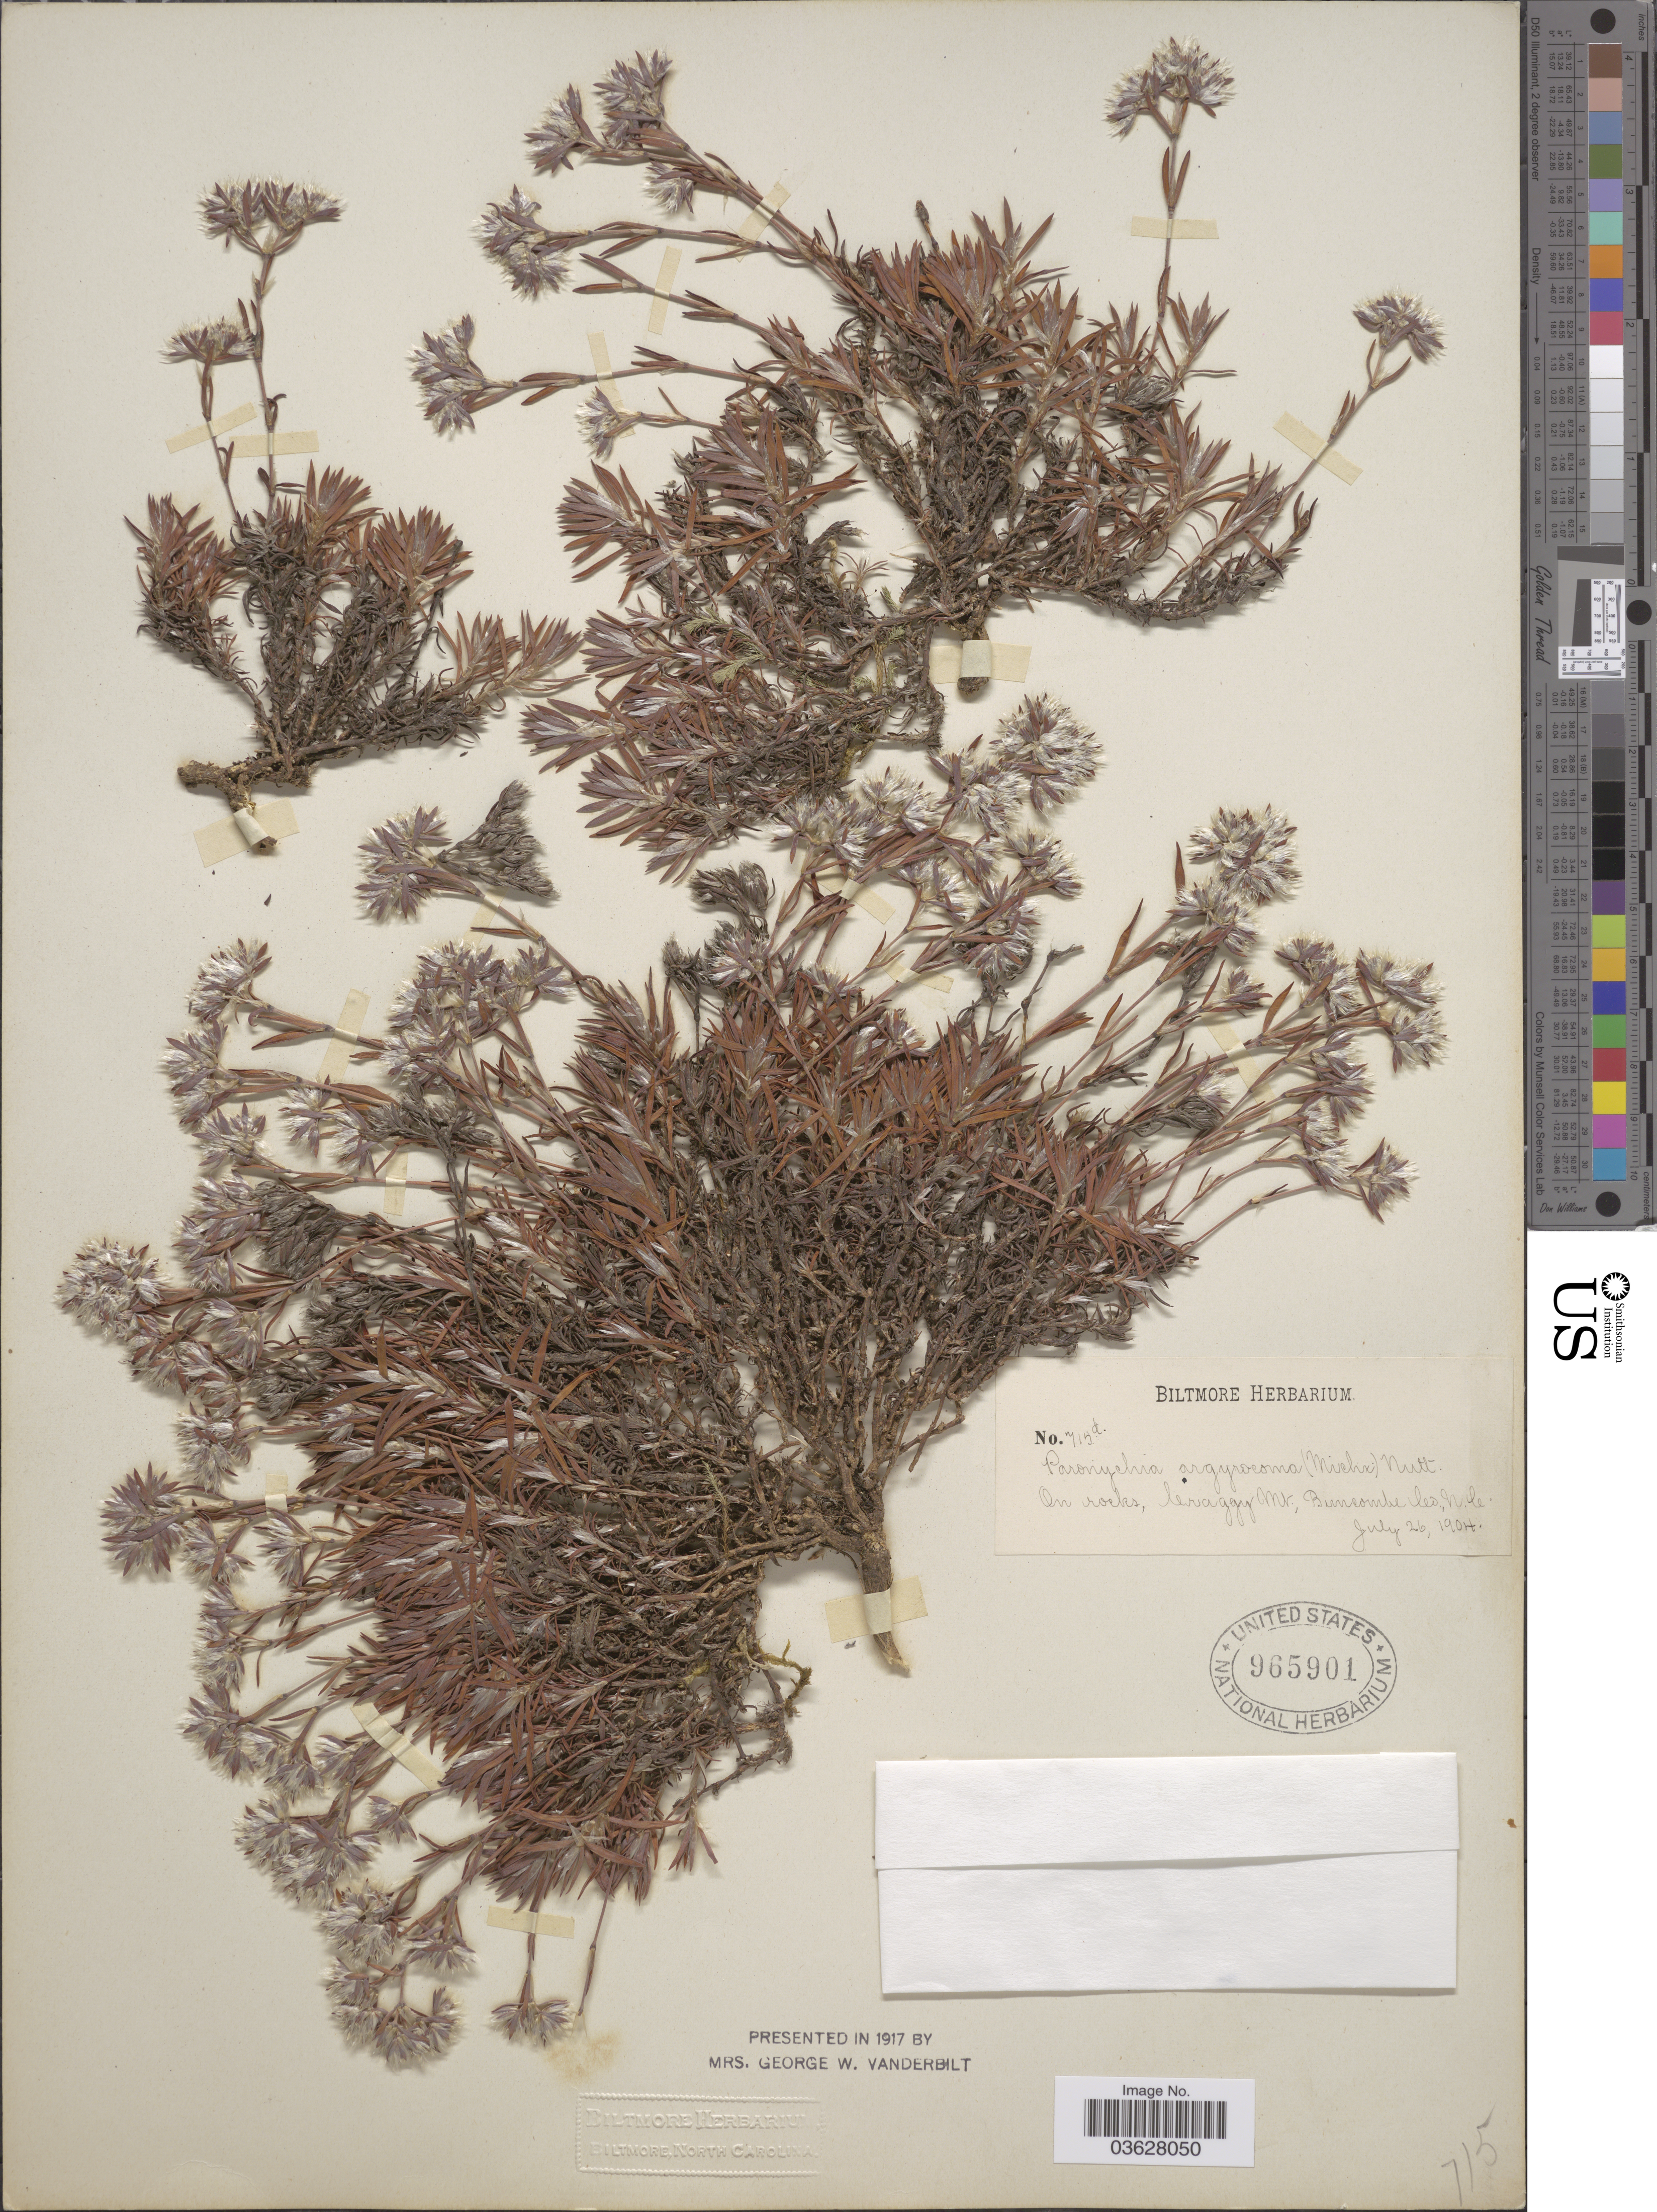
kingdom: Plantae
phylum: Tracheophyta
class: Magnoliopsida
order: Caryophyllales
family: Caryophyllaceae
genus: Paronychia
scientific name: Paronychia argyrocoma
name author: (Michx.) Nutt.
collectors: ex herb. Biltmore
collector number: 715d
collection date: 1904-07-26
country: United States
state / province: North Carolina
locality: Craggy Mt., Buncombe Co.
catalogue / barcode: US 965901